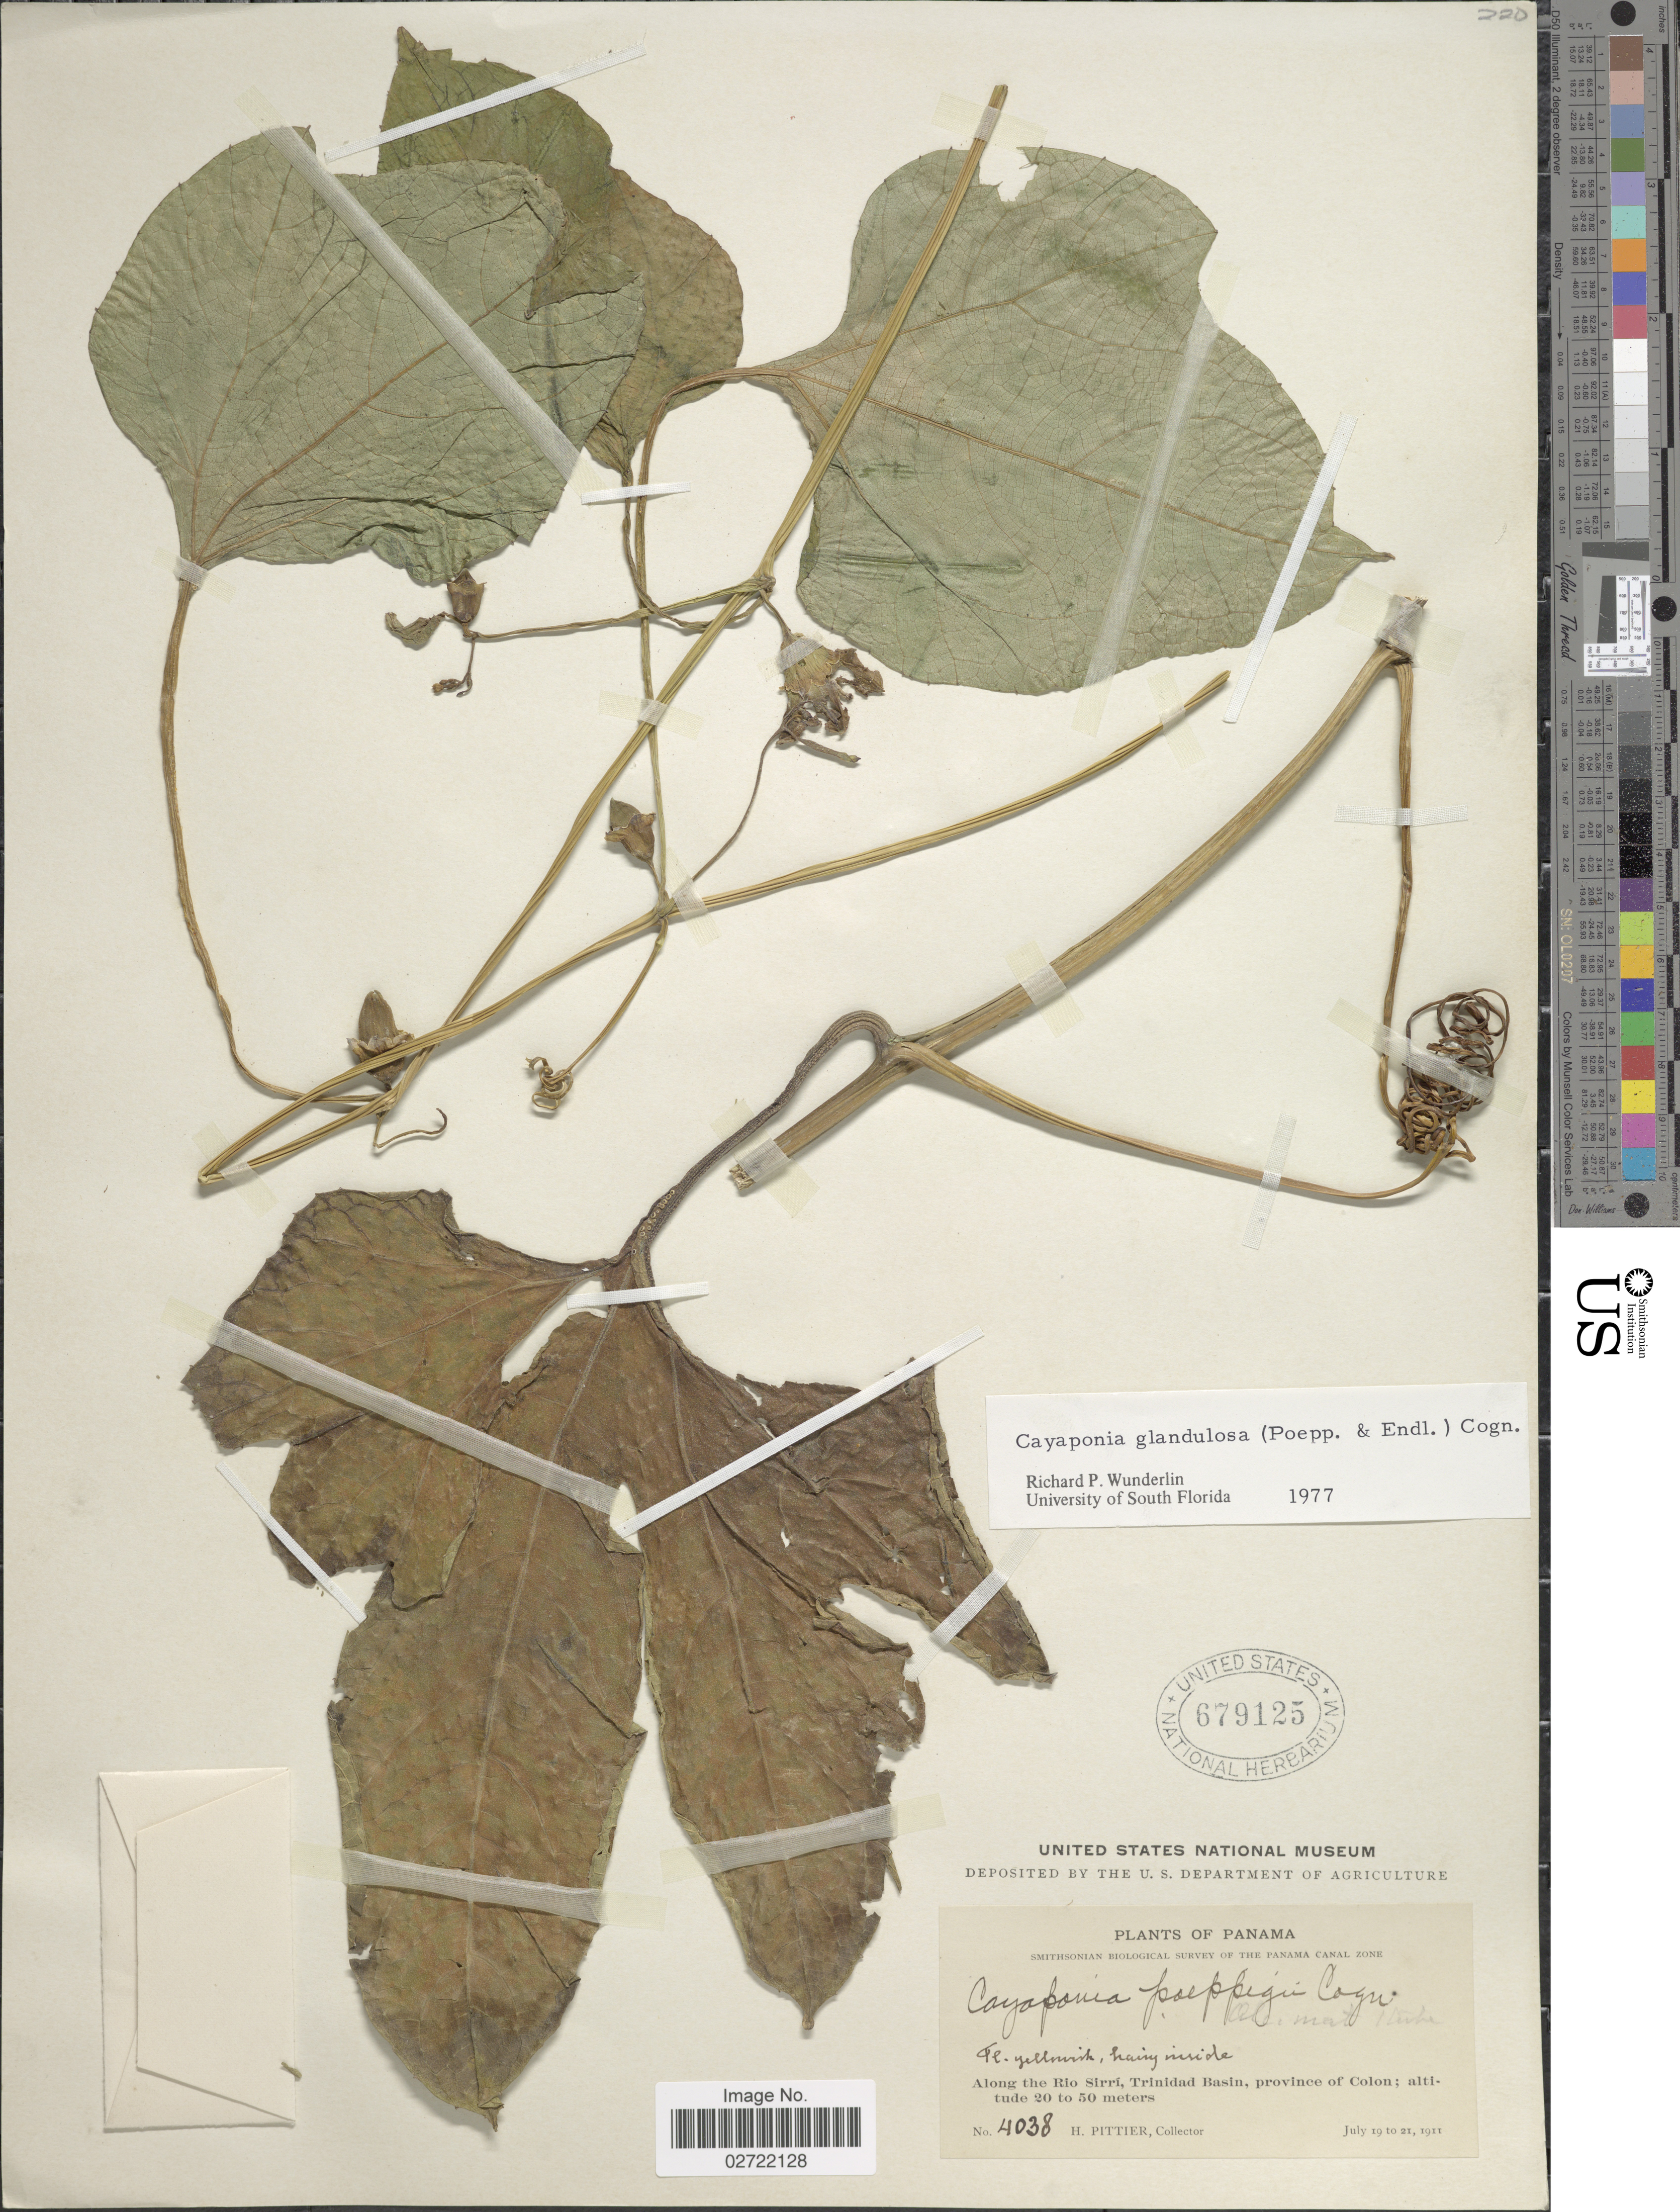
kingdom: Plantae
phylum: Tracheophyta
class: Magnoliopsida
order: Cucurbitales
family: Cucurbitaceae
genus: Cayaponia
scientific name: Cayaponia glandulosa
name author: (Poepp. & Endl.) Cogn.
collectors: H. F. Pittier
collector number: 4038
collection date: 1911-07-19/1911-07-21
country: Panama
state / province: Colón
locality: Along the Rio Sirrí, Trinidad Basin.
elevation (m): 20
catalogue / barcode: US 679125